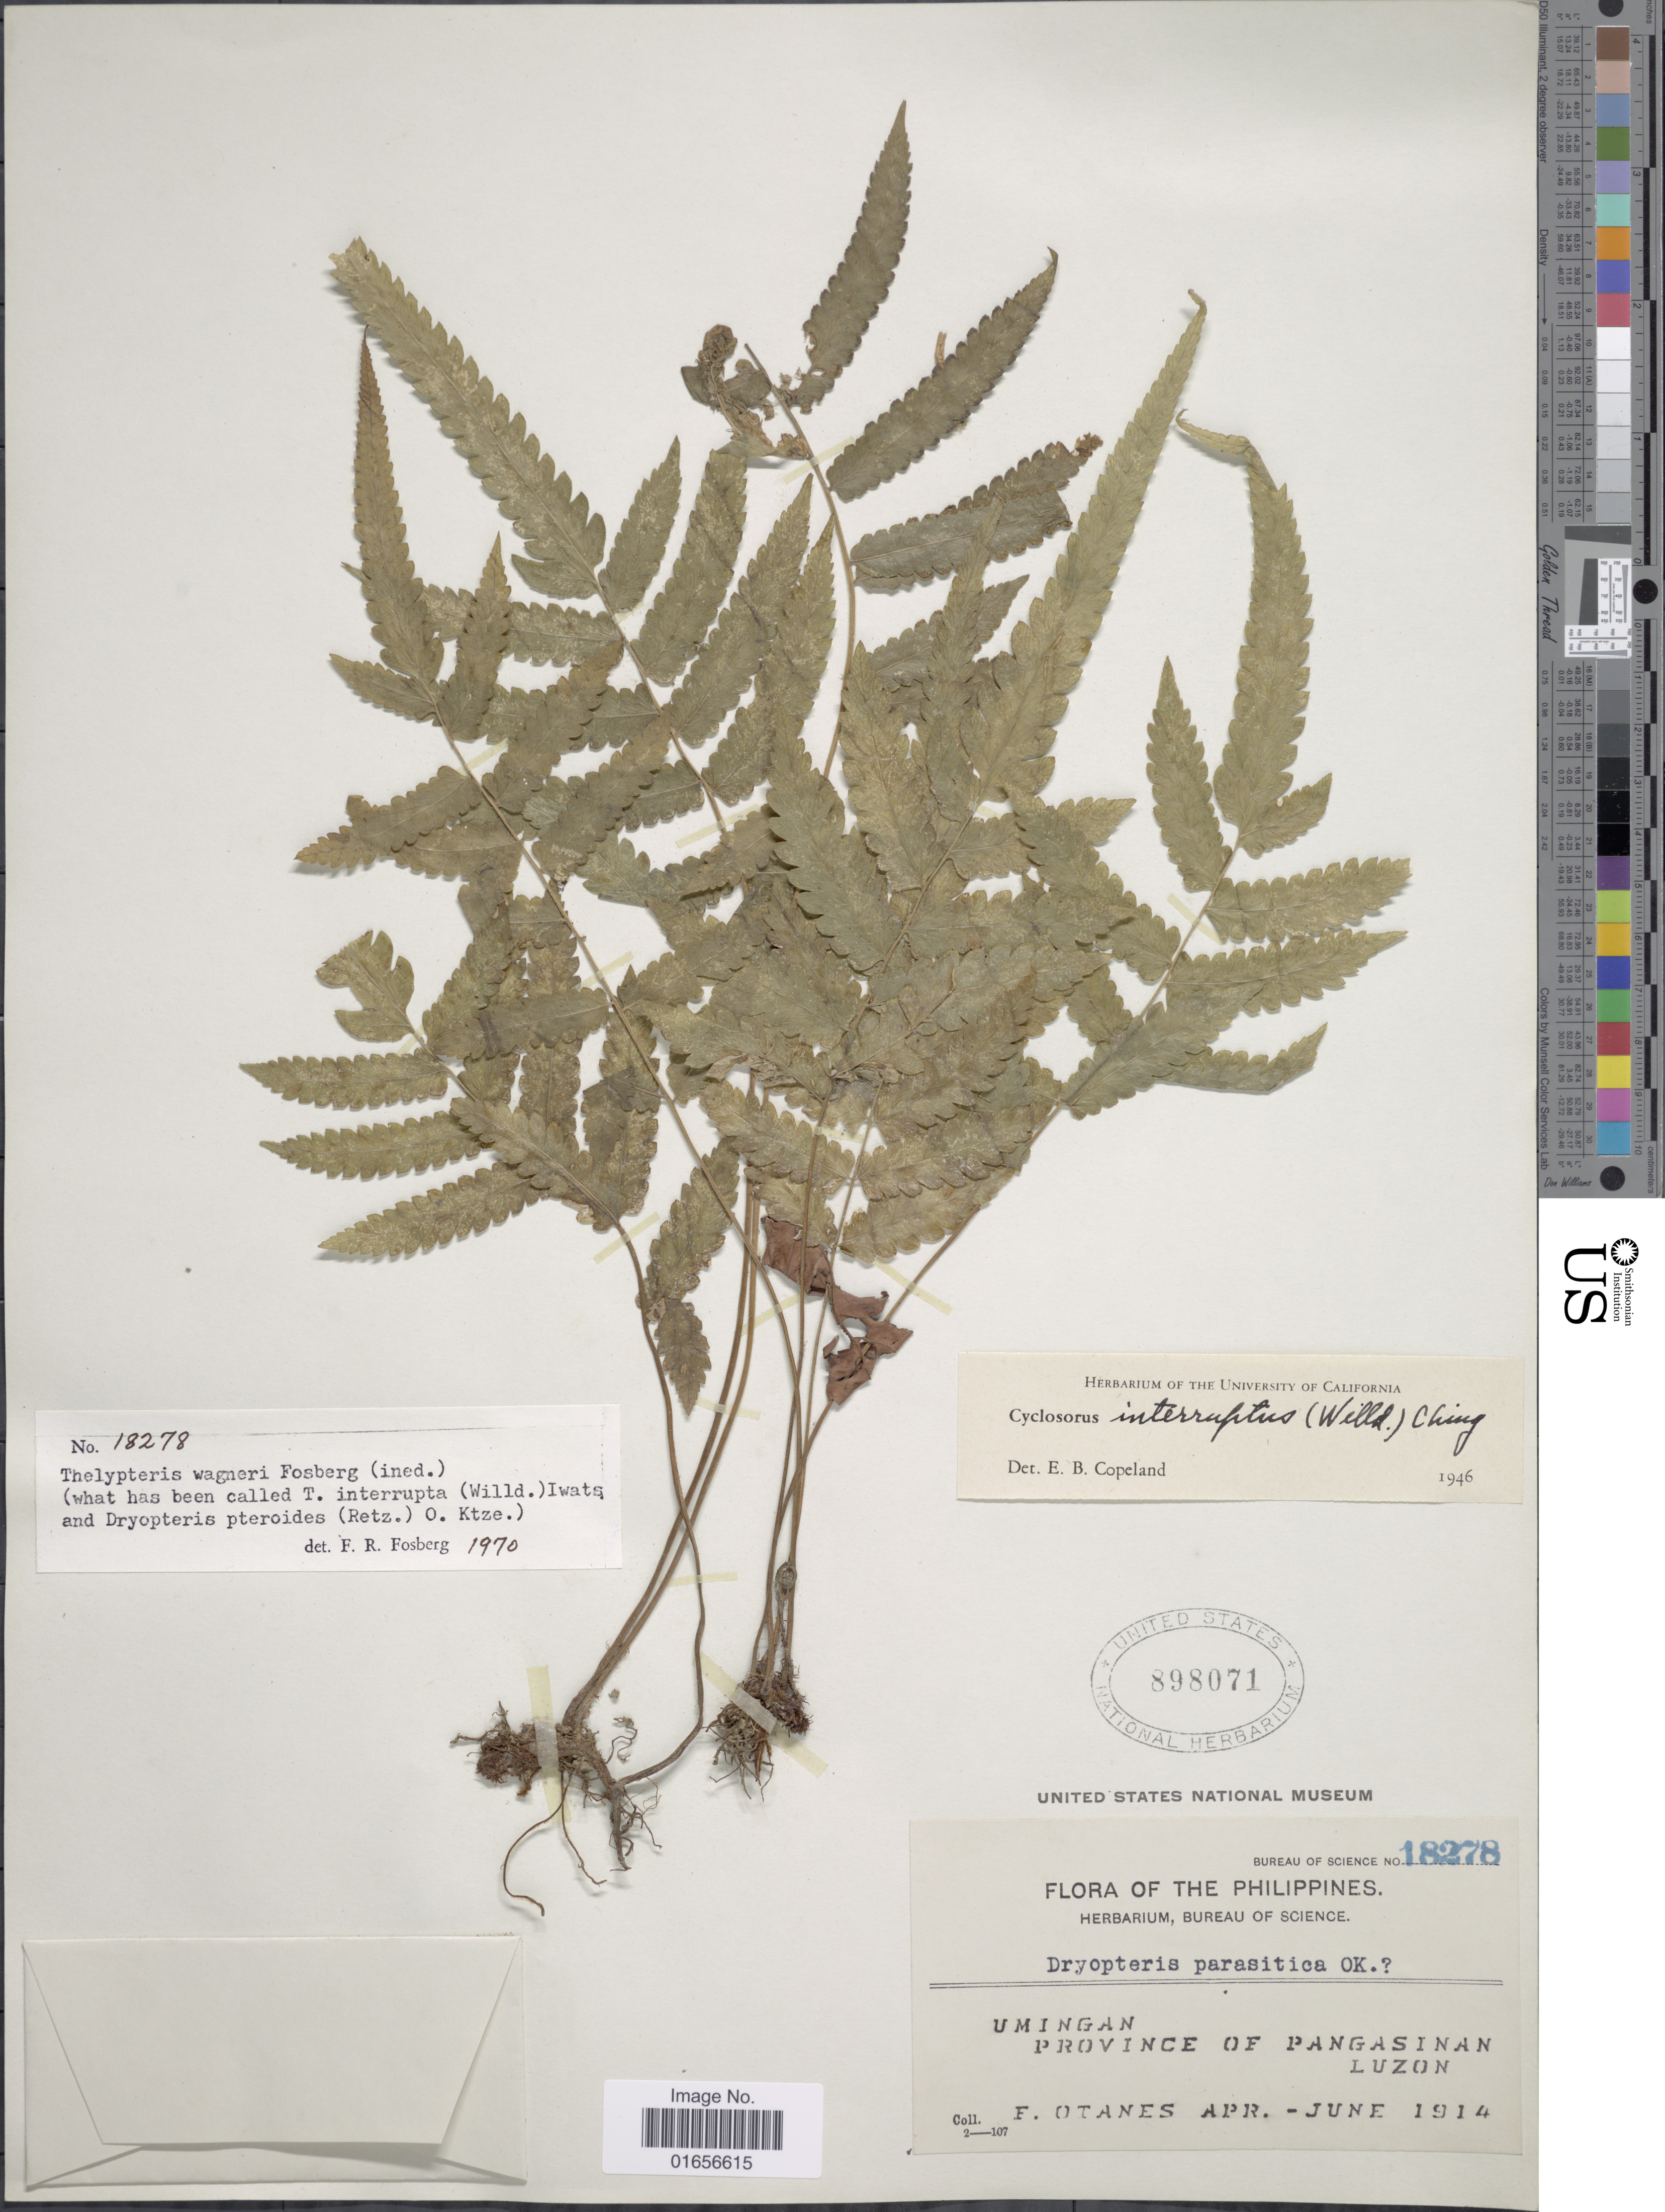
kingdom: Plantae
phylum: Tracheophyta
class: Polypodiopsida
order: Polypodiales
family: Thelypteridaceae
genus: Amphineuron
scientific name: Amphineuron terminans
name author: (J. Sm. ex Hook.) Holttum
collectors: F. Q. Otanes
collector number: Bureau of Science 18278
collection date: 1914-04/1914-06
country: Philippines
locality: The Philippines, Umingan, province of Pangasinan, Luzon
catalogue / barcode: US 898071